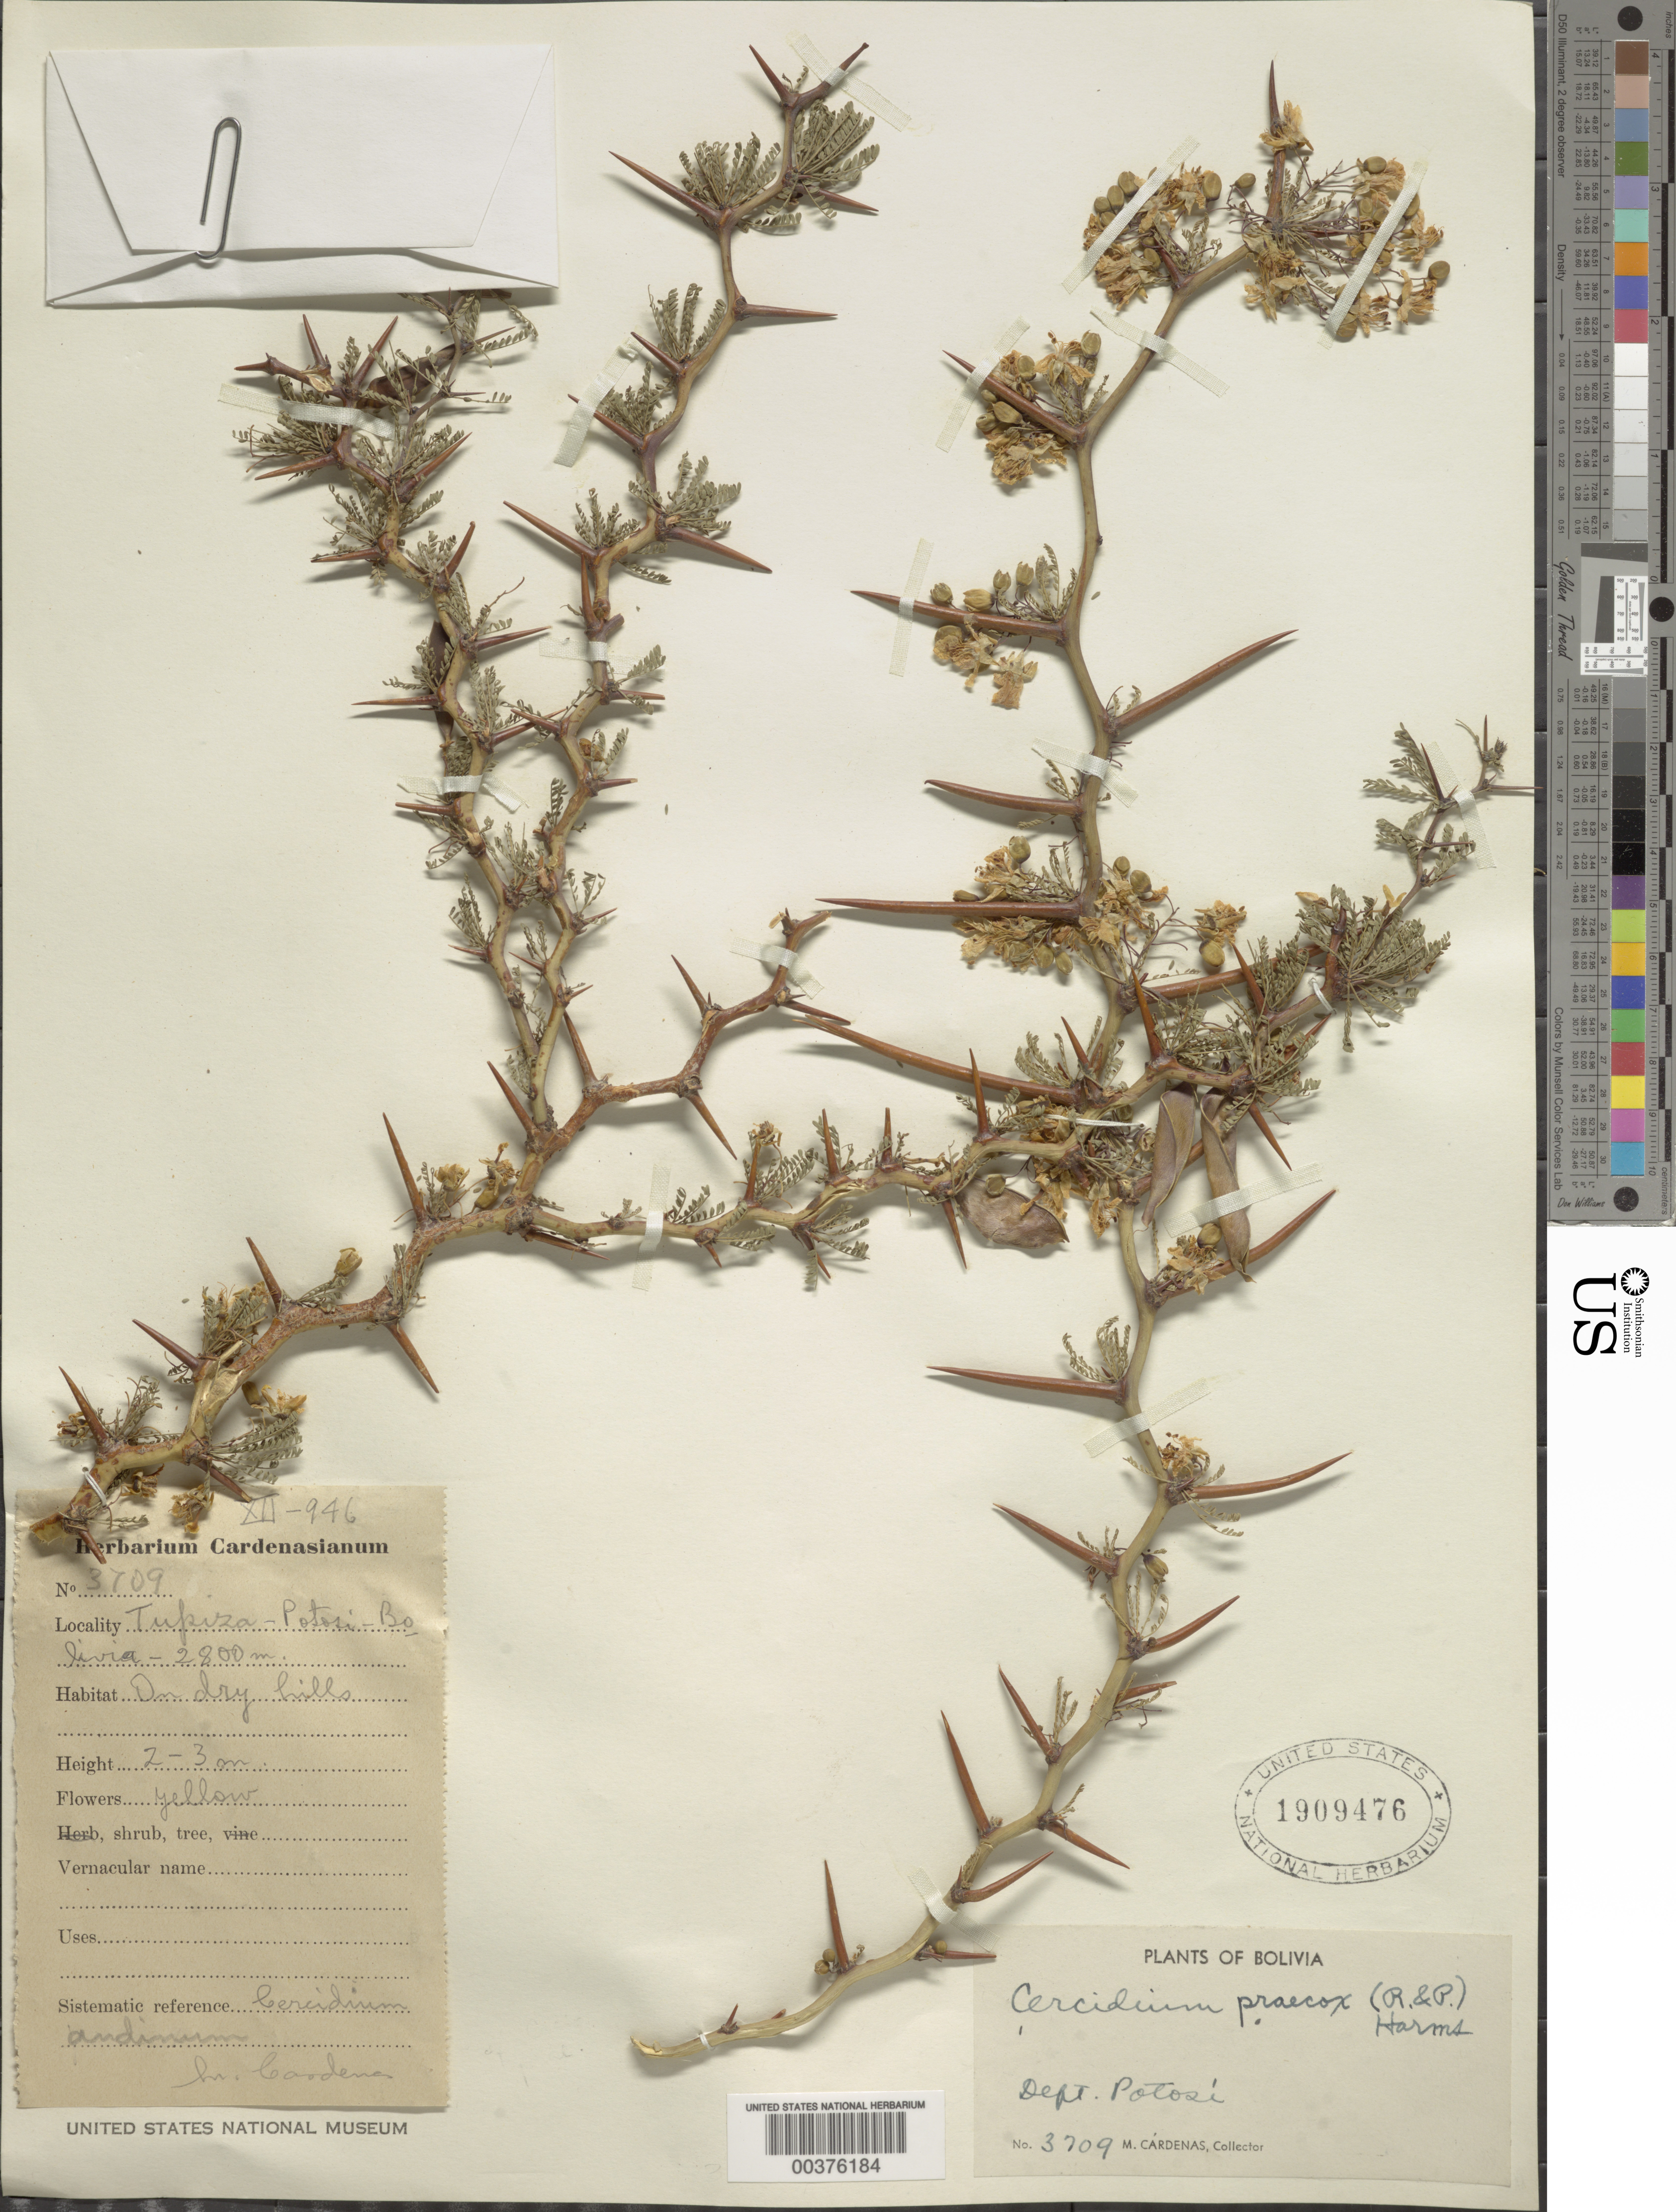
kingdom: Plantae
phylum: Tracheophyta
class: Magnoliopsida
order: Fabales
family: Fabaceae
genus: Parkinsonia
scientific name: Parkinsonia praecox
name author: (Ruiz & Pav.) J.E. Hawkins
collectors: M. Cárdenas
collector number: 3709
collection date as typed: Dec 1946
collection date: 1946-12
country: Bolivia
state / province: Potosí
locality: Tupiza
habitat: On dry hills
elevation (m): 2800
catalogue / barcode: US 1909476